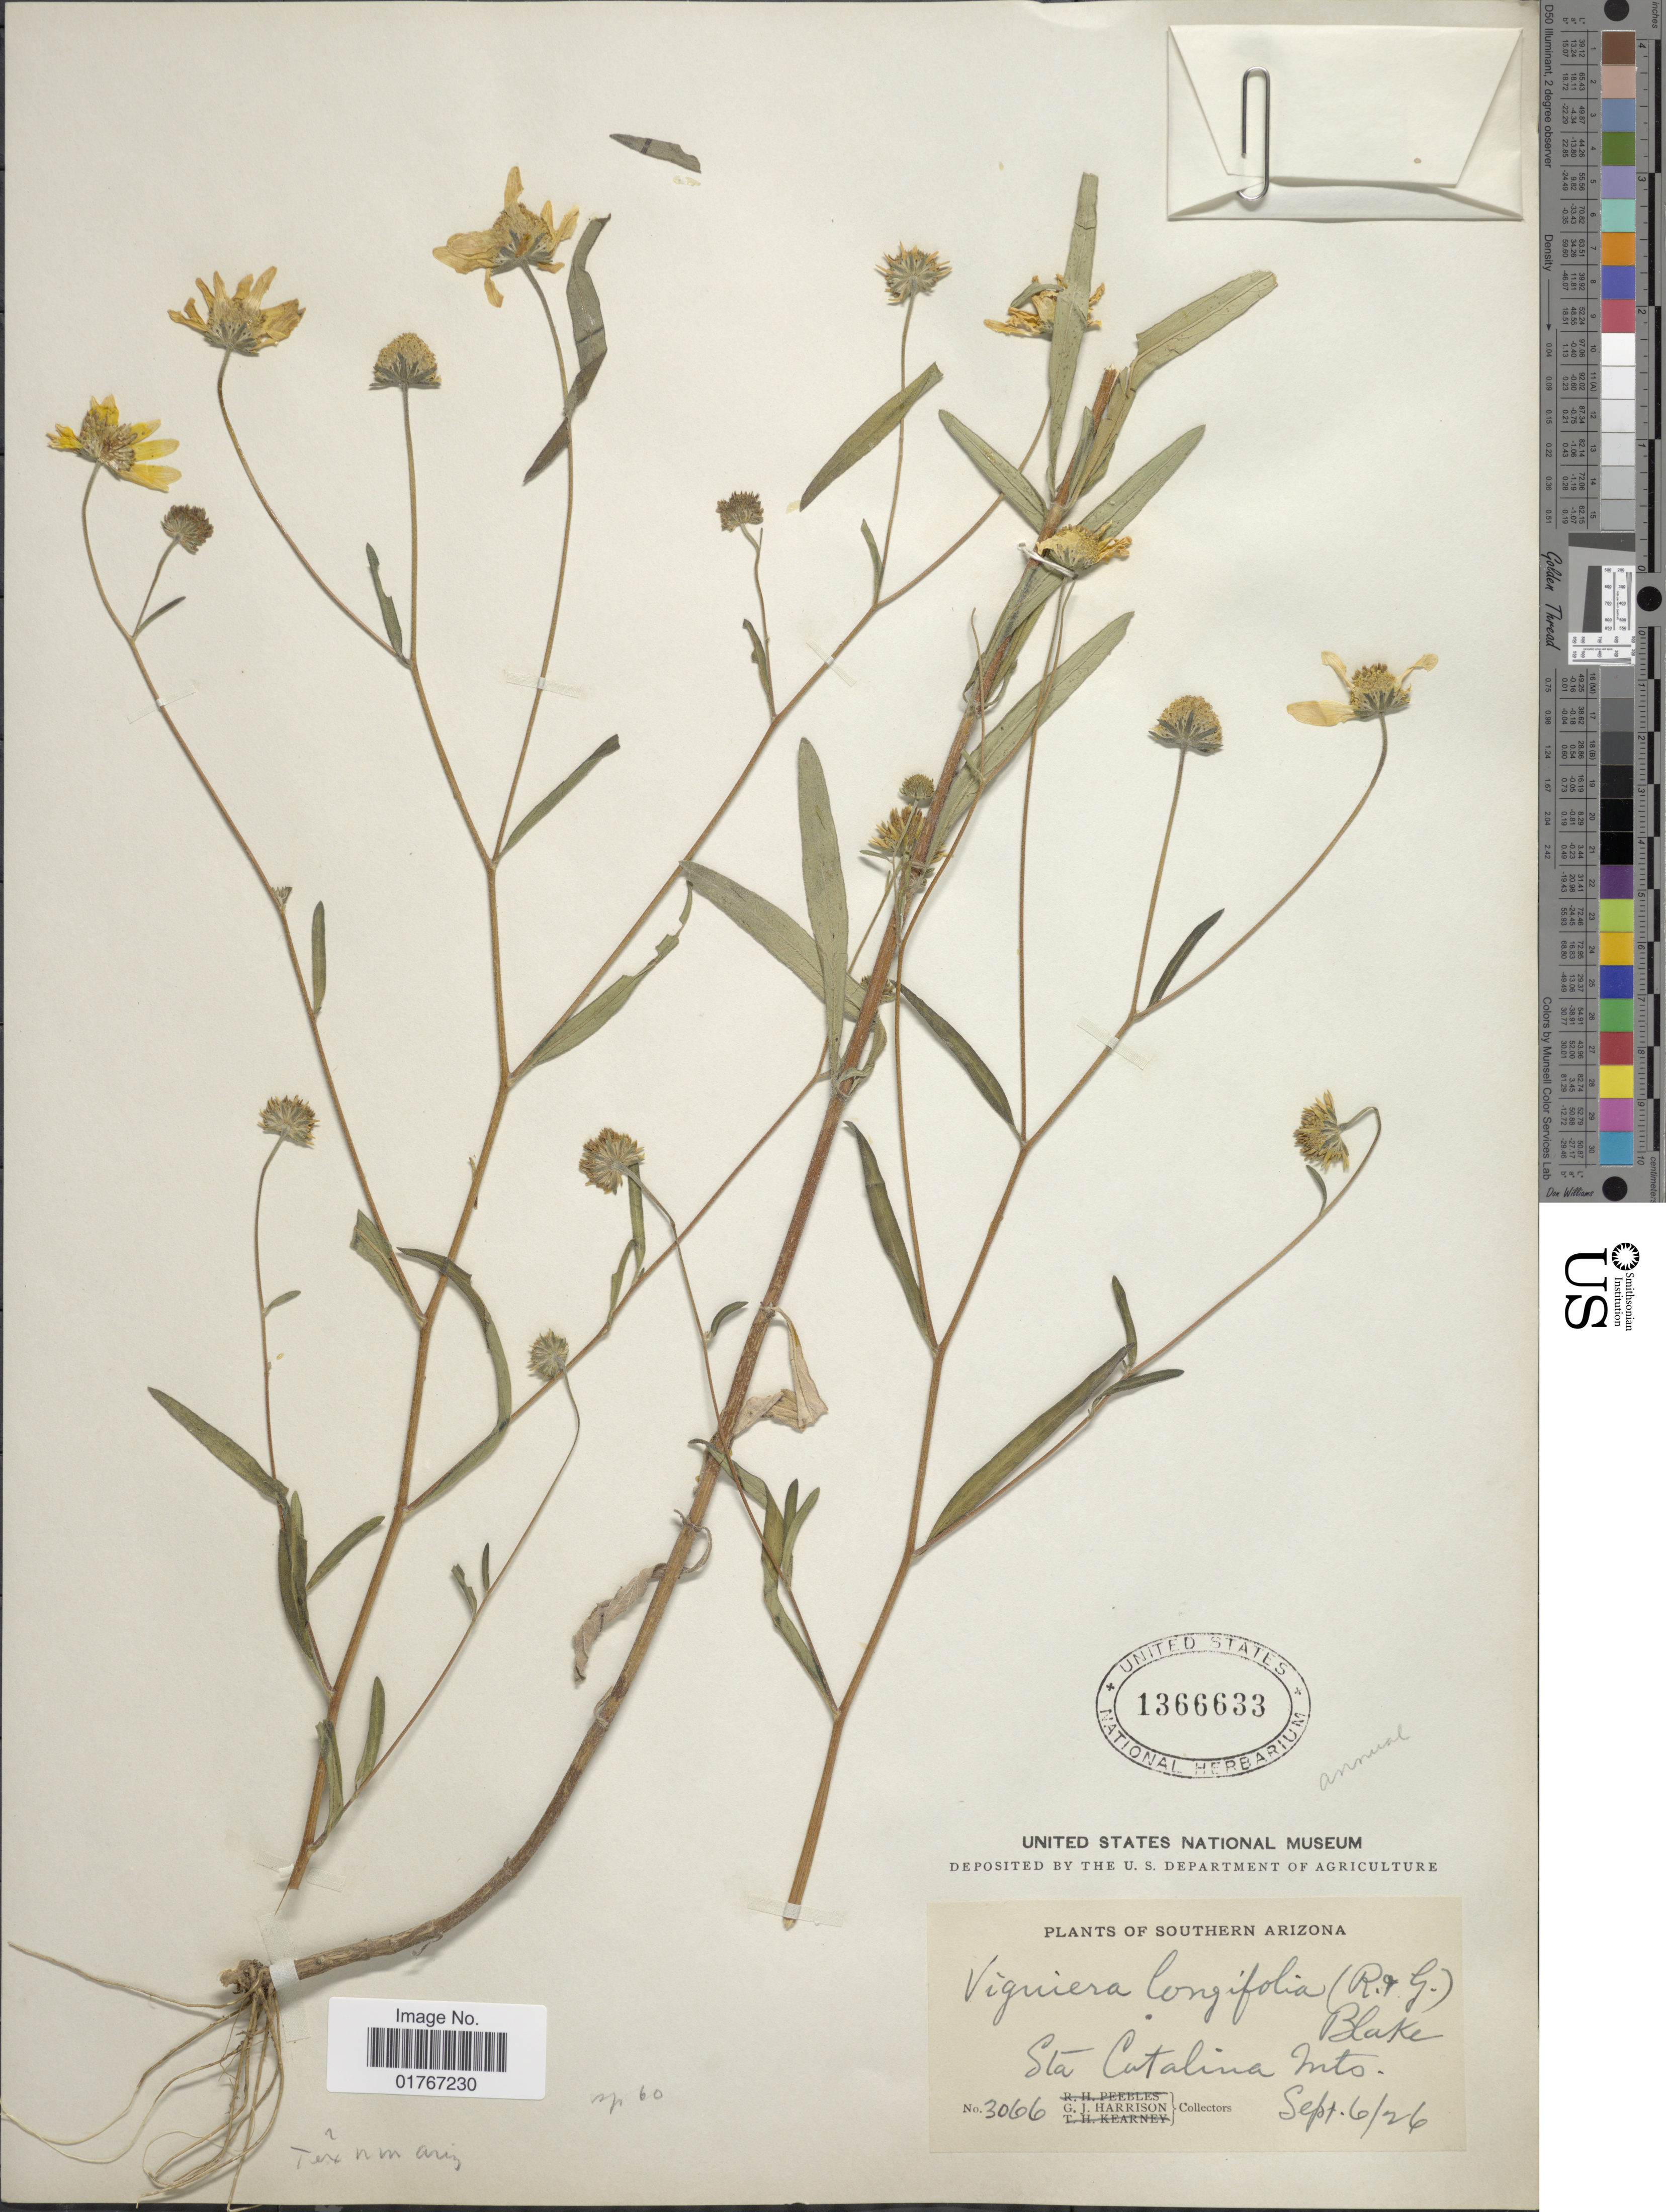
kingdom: Plantae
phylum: Tracheophyta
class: Magnoliopsida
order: Asterales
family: Asteraceae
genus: Heliomeris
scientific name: Heliomeris longifolia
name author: (B.L. Rob.) Cockerell & Greenm.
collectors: G. J. Harrison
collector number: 3066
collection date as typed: Transcribed d/m/y: 6/9/26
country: United States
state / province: Arizona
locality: Southern Arizona, Sta Catalina Mts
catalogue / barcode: US 1366633